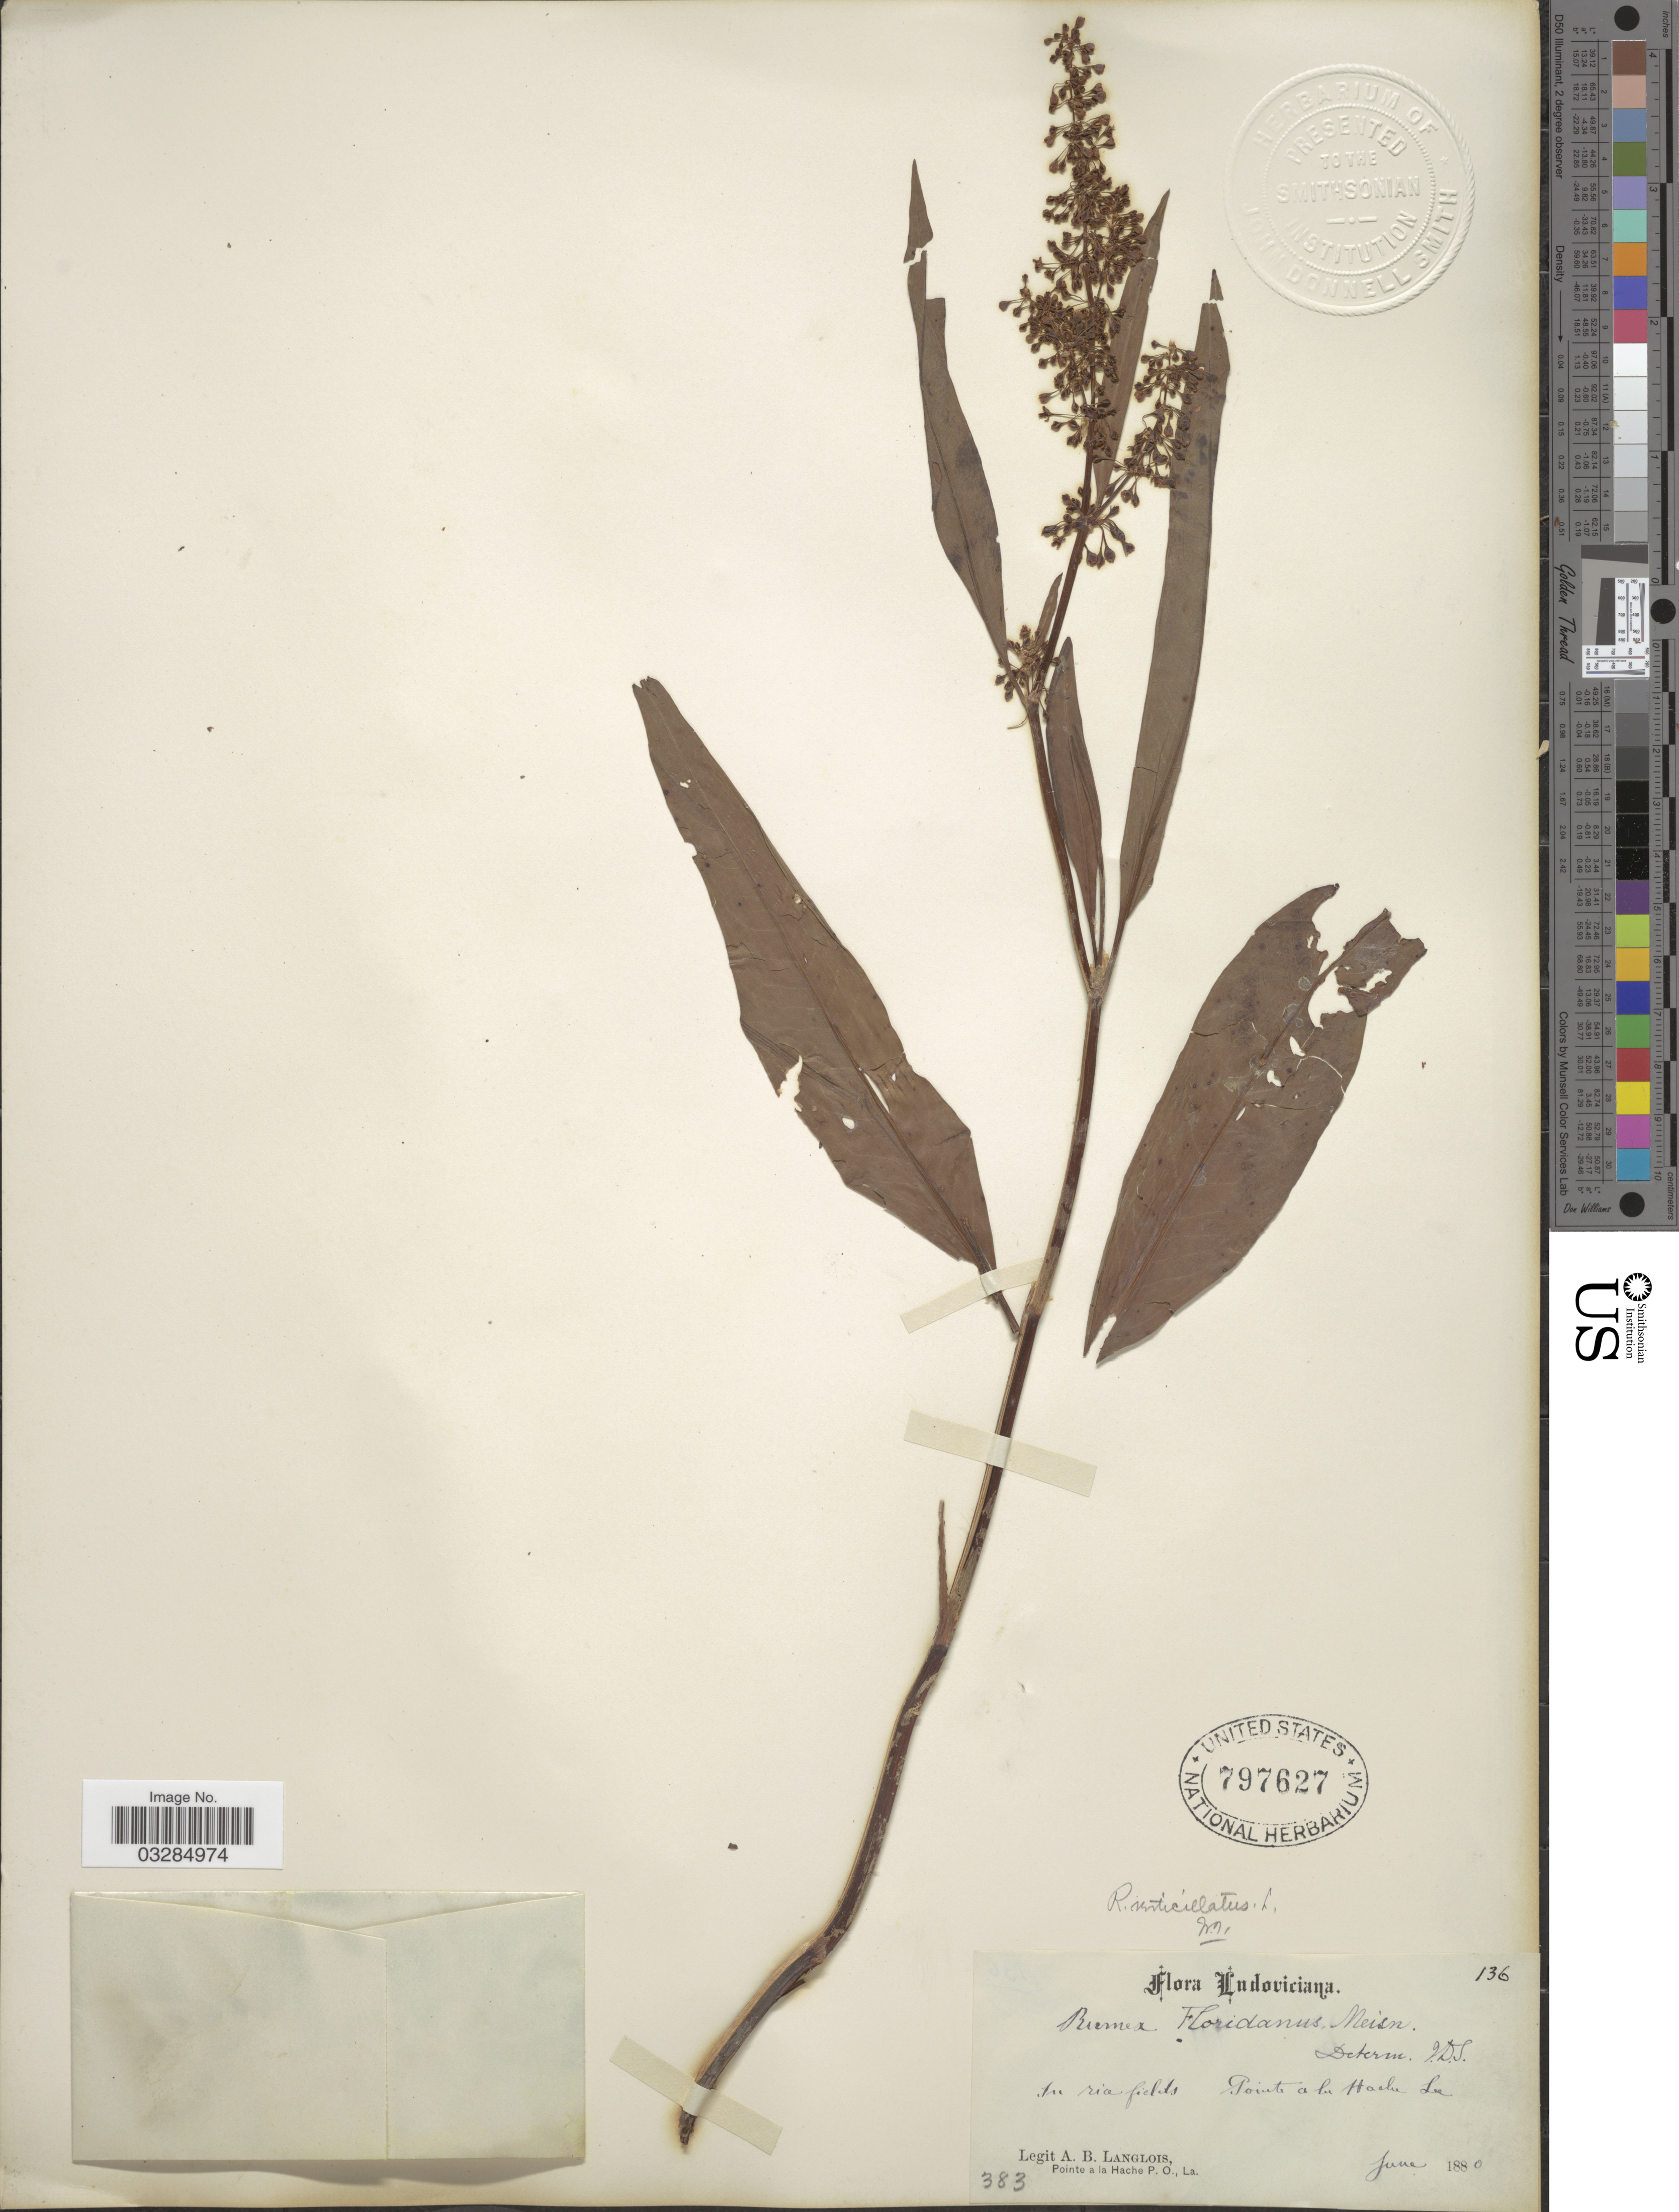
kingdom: Plantae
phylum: Tracheophyta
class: Magnoliopsida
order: Caryophyllales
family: Polygonaceae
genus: Rumex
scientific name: Rumex verticillatus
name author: L.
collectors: A. Langlois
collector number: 136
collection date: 1880-06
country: United States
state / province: Louisiana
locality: Pointe a la Hache.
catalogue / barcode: US 797627